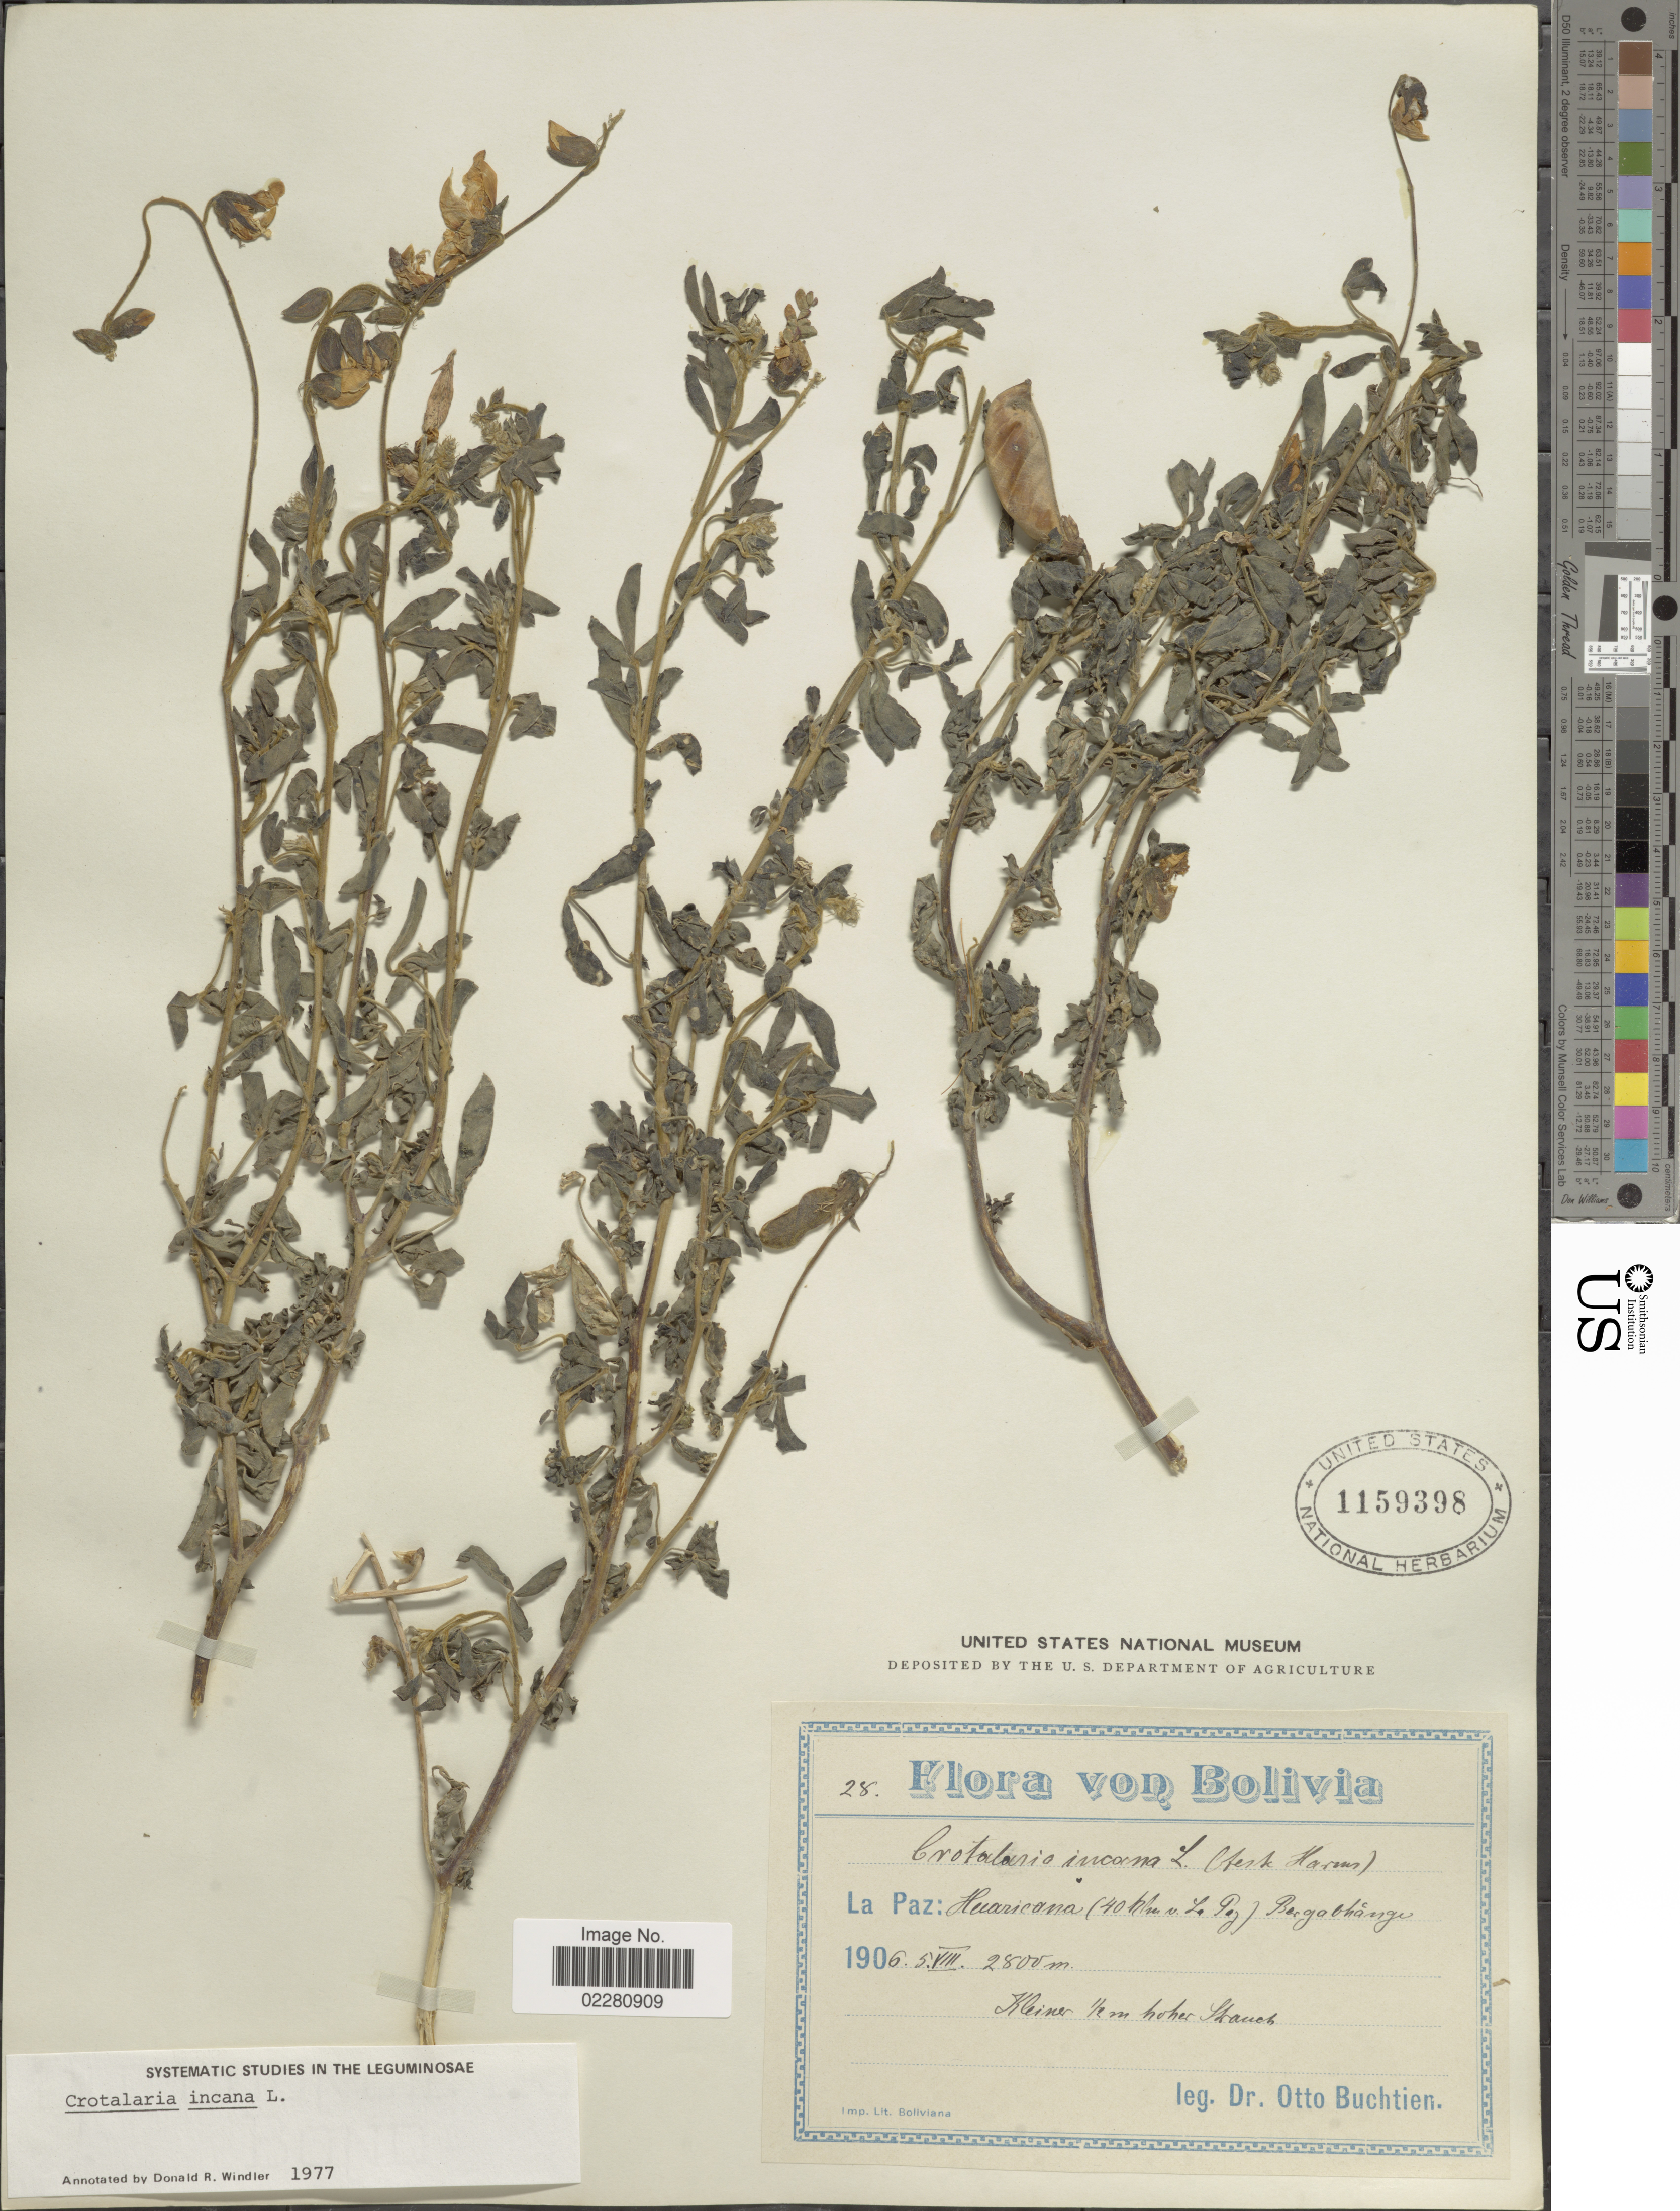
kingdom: Plantae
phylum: Tracheophyta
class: Magnoliopsida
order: Fabales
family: Fabaceae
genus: Crotalaria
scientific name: Crotalaria incana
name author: L.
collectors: O. Buchtien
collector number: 28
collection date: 1906-08-05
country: Bolivia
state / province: La Paz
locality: Huaricana (40 klm v. La Paz)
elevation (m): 2800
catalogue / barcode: US 1159398